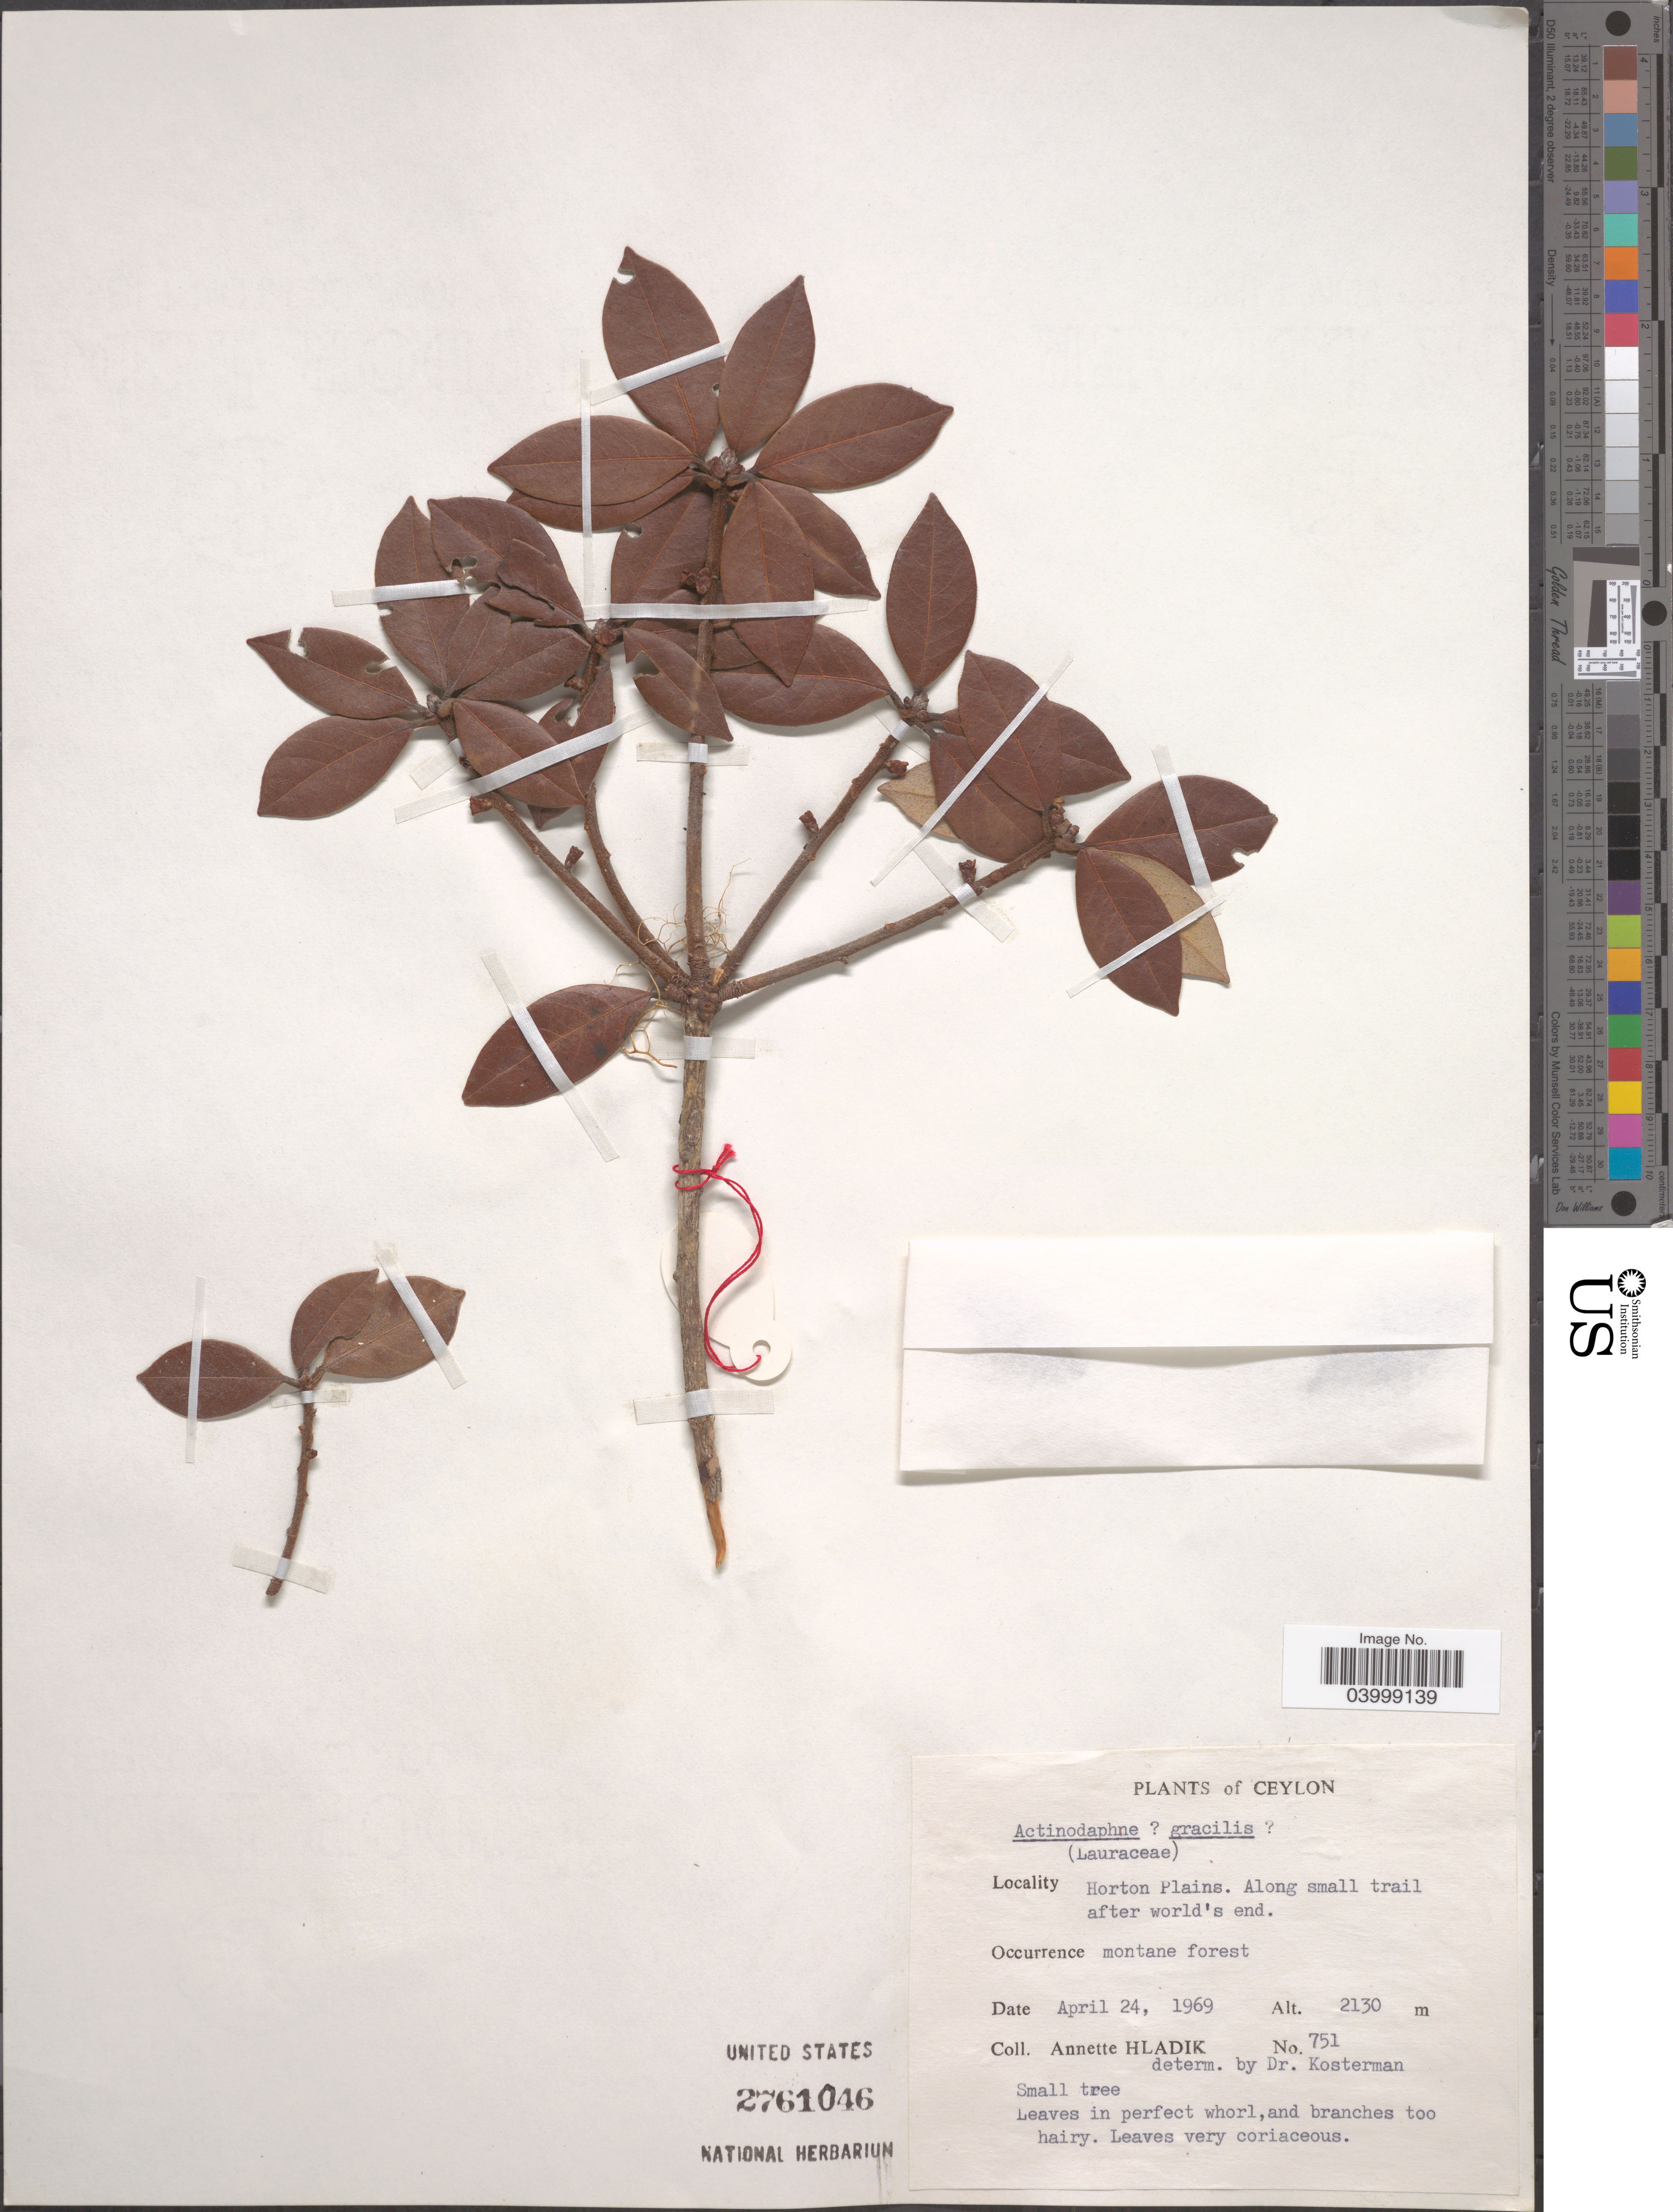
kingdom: Plantae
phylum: Tracheophyta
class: Magnoliopsida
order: Laurales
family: Lauraceae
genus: Actinodaphne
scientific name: Actinodaphne gracilis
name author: Miq.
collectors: A. Hladik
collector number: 751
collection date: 1969-04-24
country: Sri Lanka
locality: Ceylon. Horton Plains. Along small trail after world's end.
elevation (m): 2130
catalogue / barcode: US 2761046